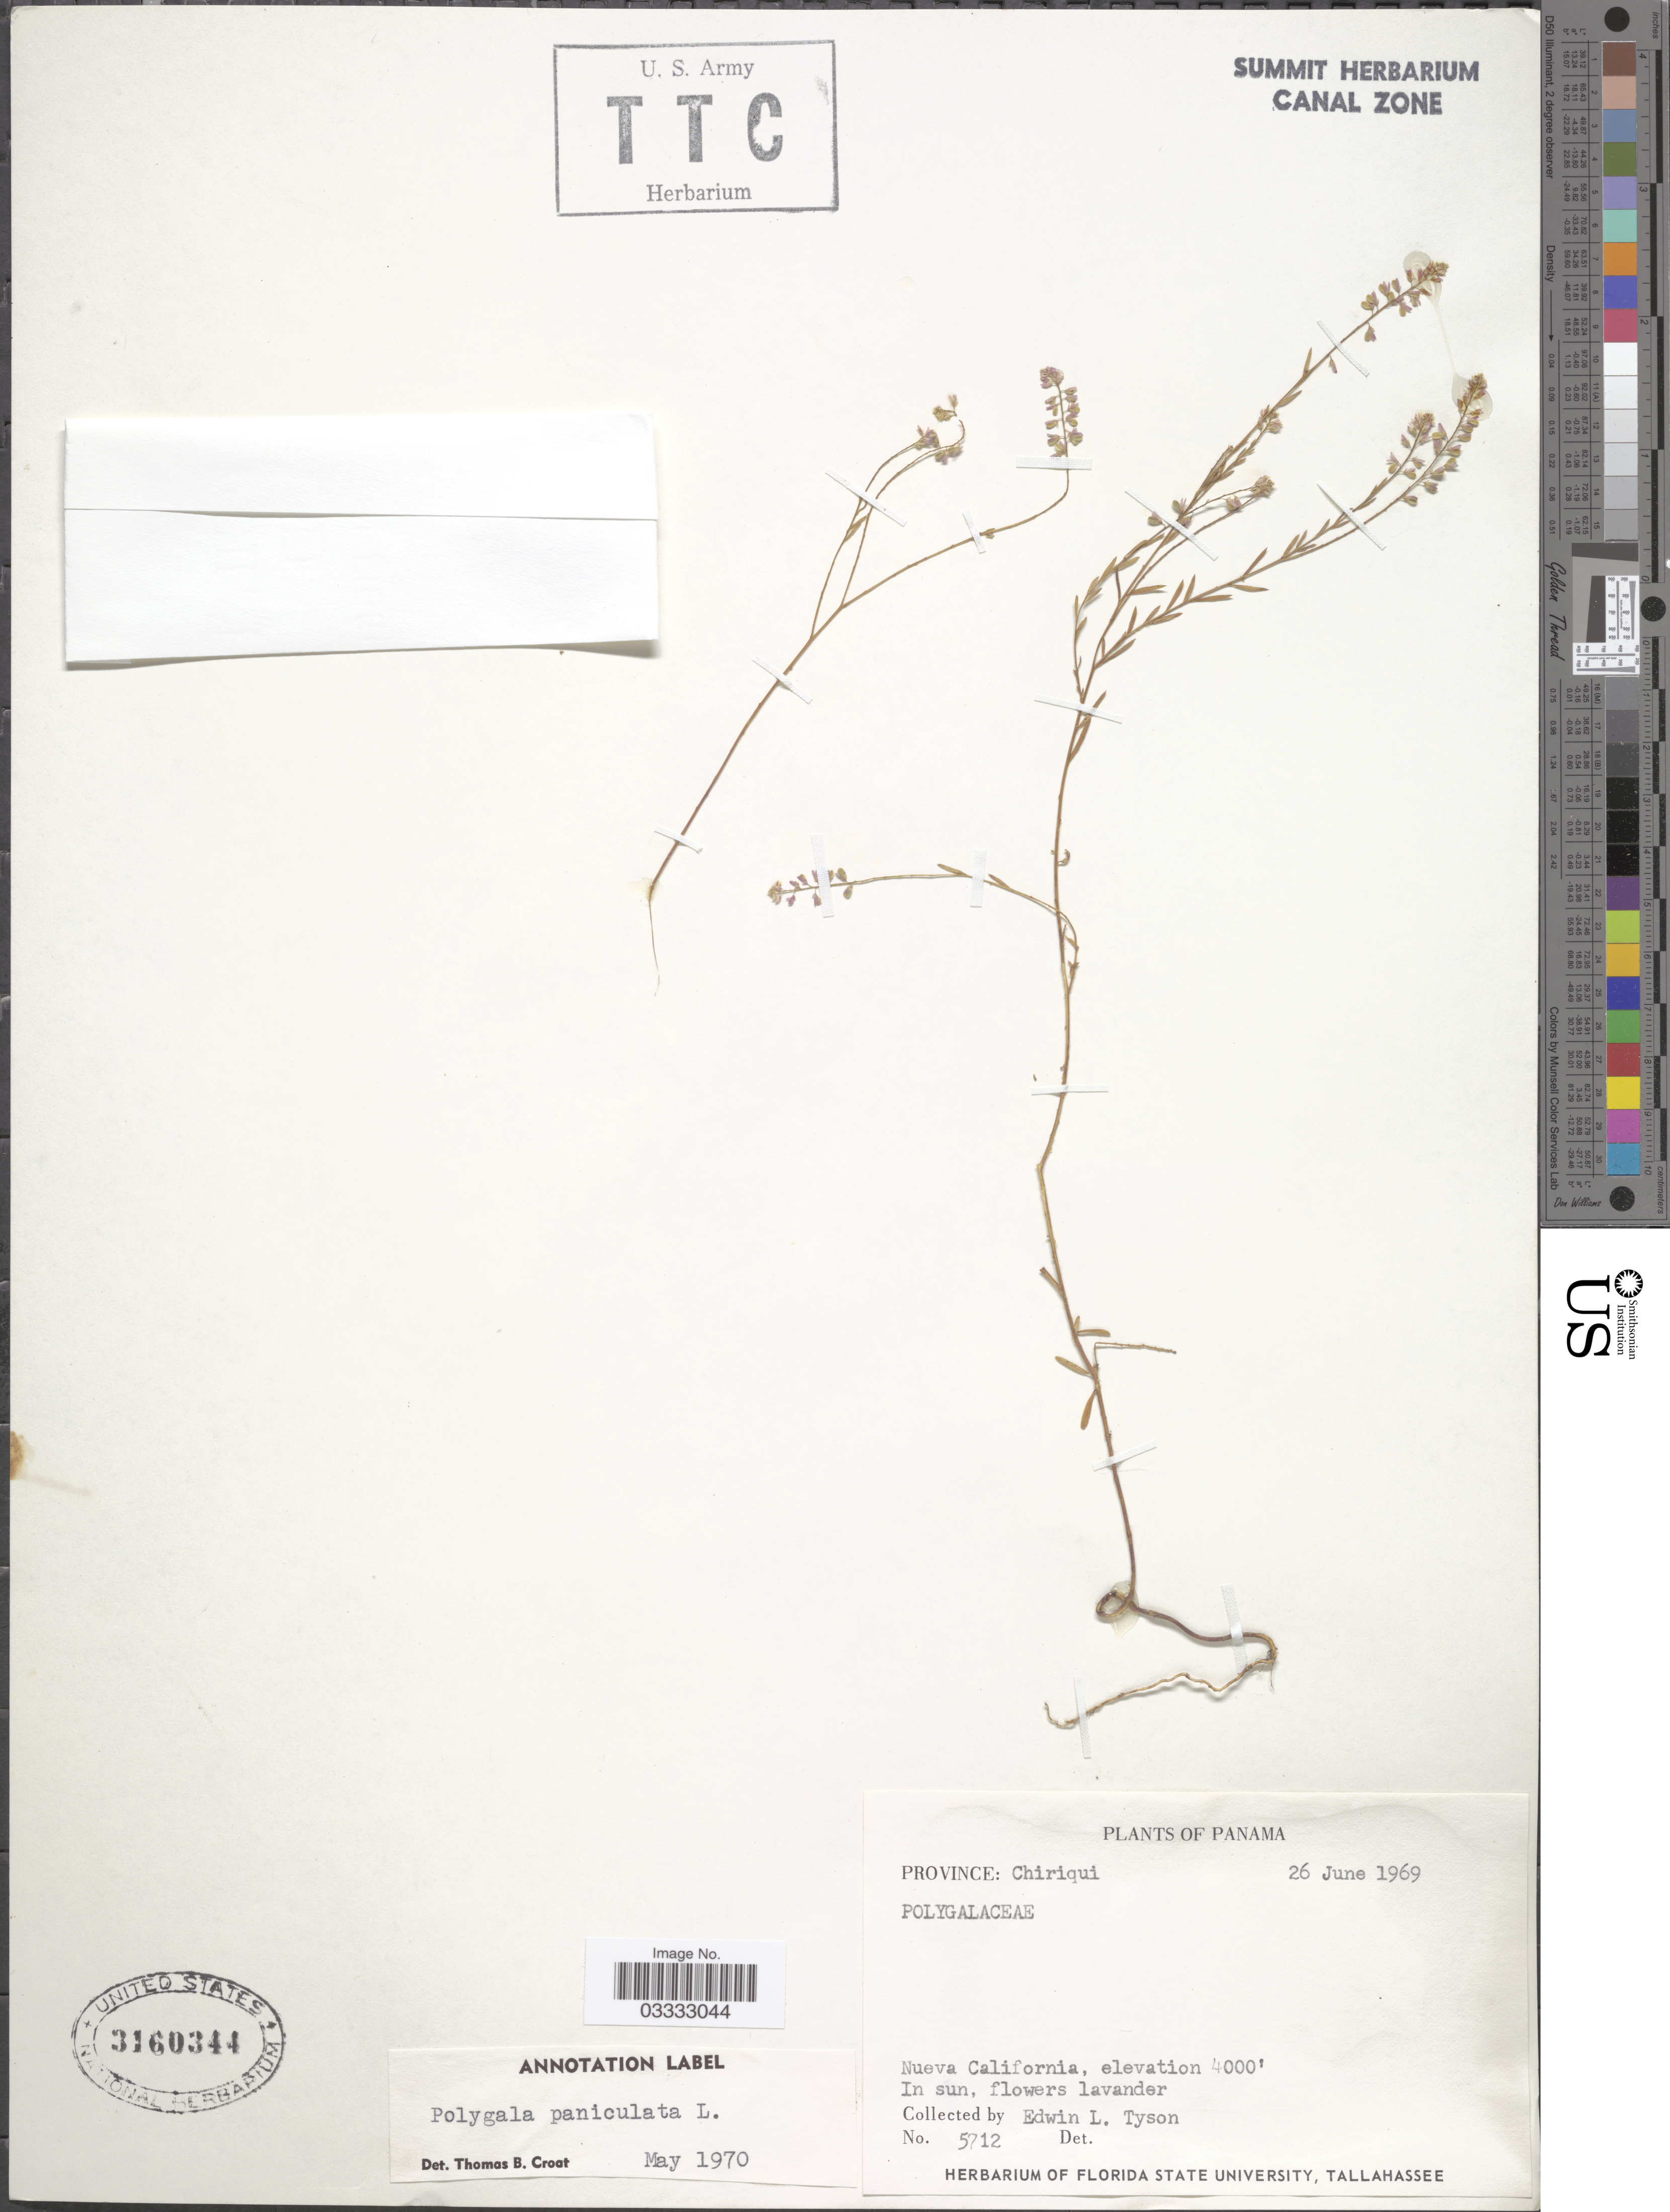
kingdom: Plantae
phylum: Tracheophyta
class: Magnoliopsida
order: Fabales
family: Polygalaceae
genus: Polygala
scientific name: Polygala paniculata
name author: L.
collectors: E. L. Tyson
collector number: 5712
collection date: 1969-06-26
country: Panama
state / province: Chiriqui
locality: Nueva California.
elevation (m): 1219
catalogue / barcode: US 3160344